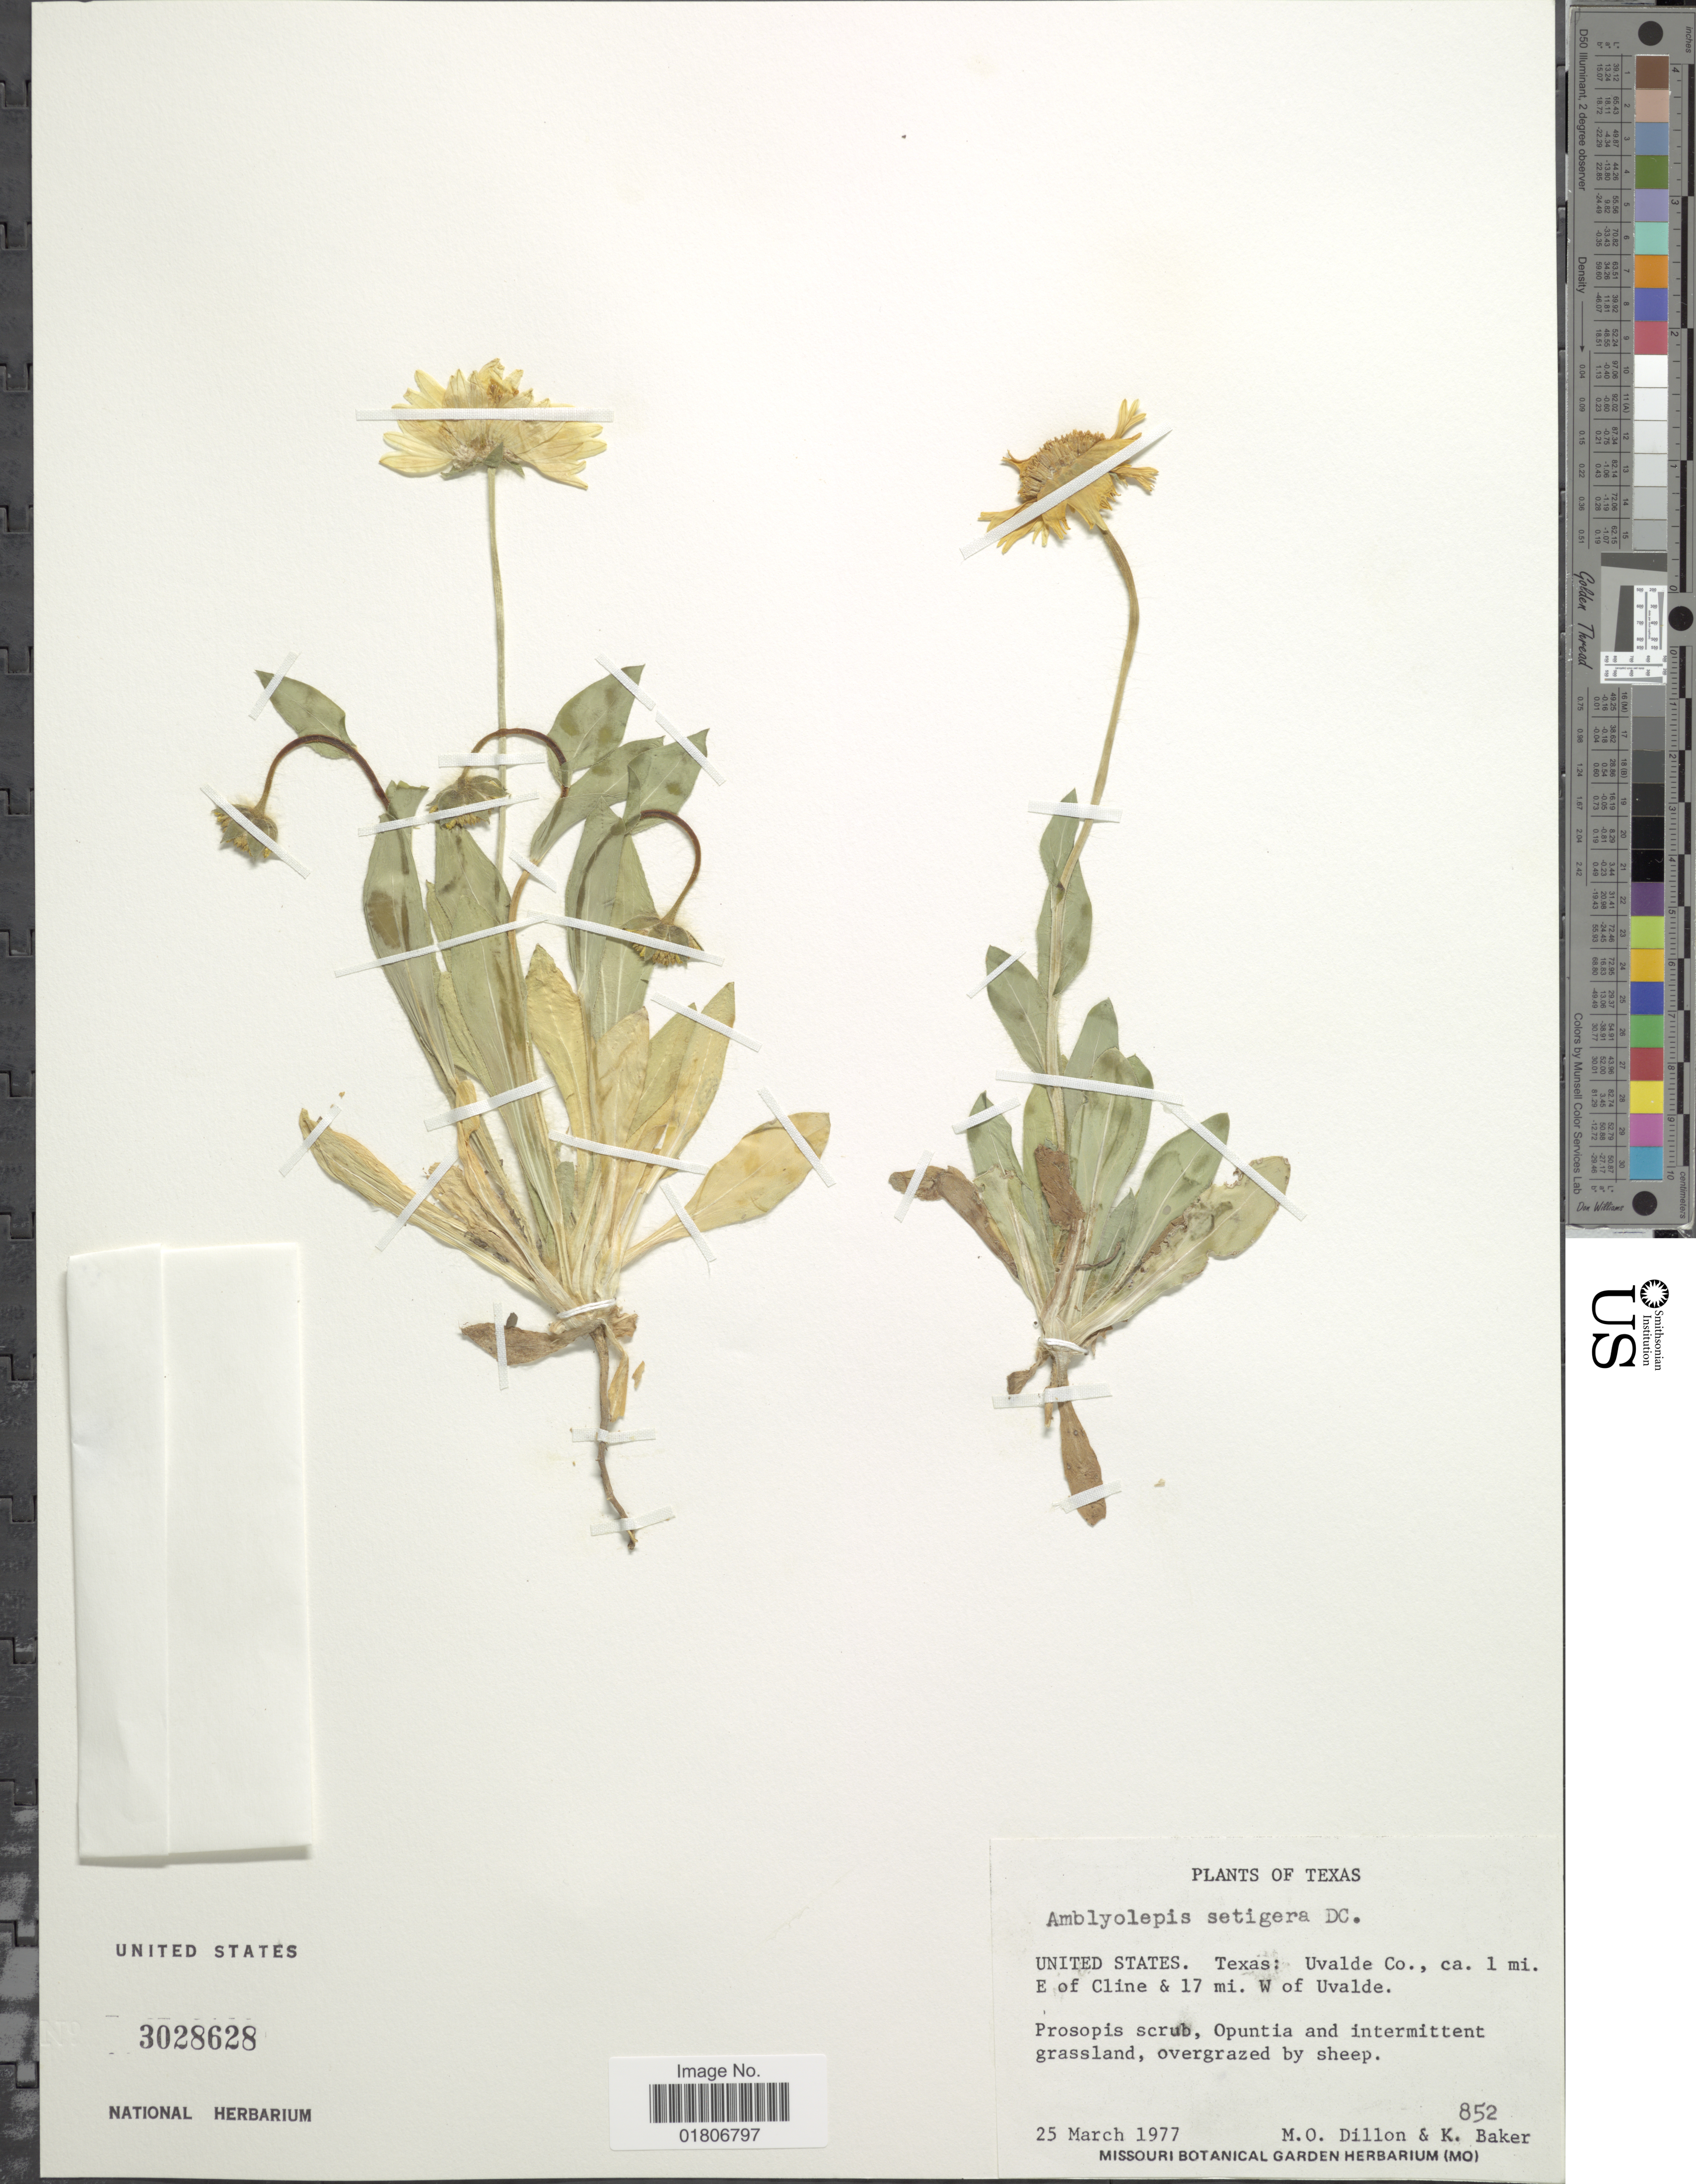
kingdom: Plantae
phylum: Tracheophyta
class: Magnoliopsida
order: Asterales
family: Asteraceae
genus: Amblyolepis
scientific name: Amblyolepis setigera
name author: DC.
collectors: M. O. Dillon & K. Baker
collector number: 852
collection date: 1977-03-25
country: United States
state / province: Texas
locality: Uvalde Co., ca. 1 mi. E of Cline & 17 mi. W of Uvalde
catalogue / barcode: US 3028628